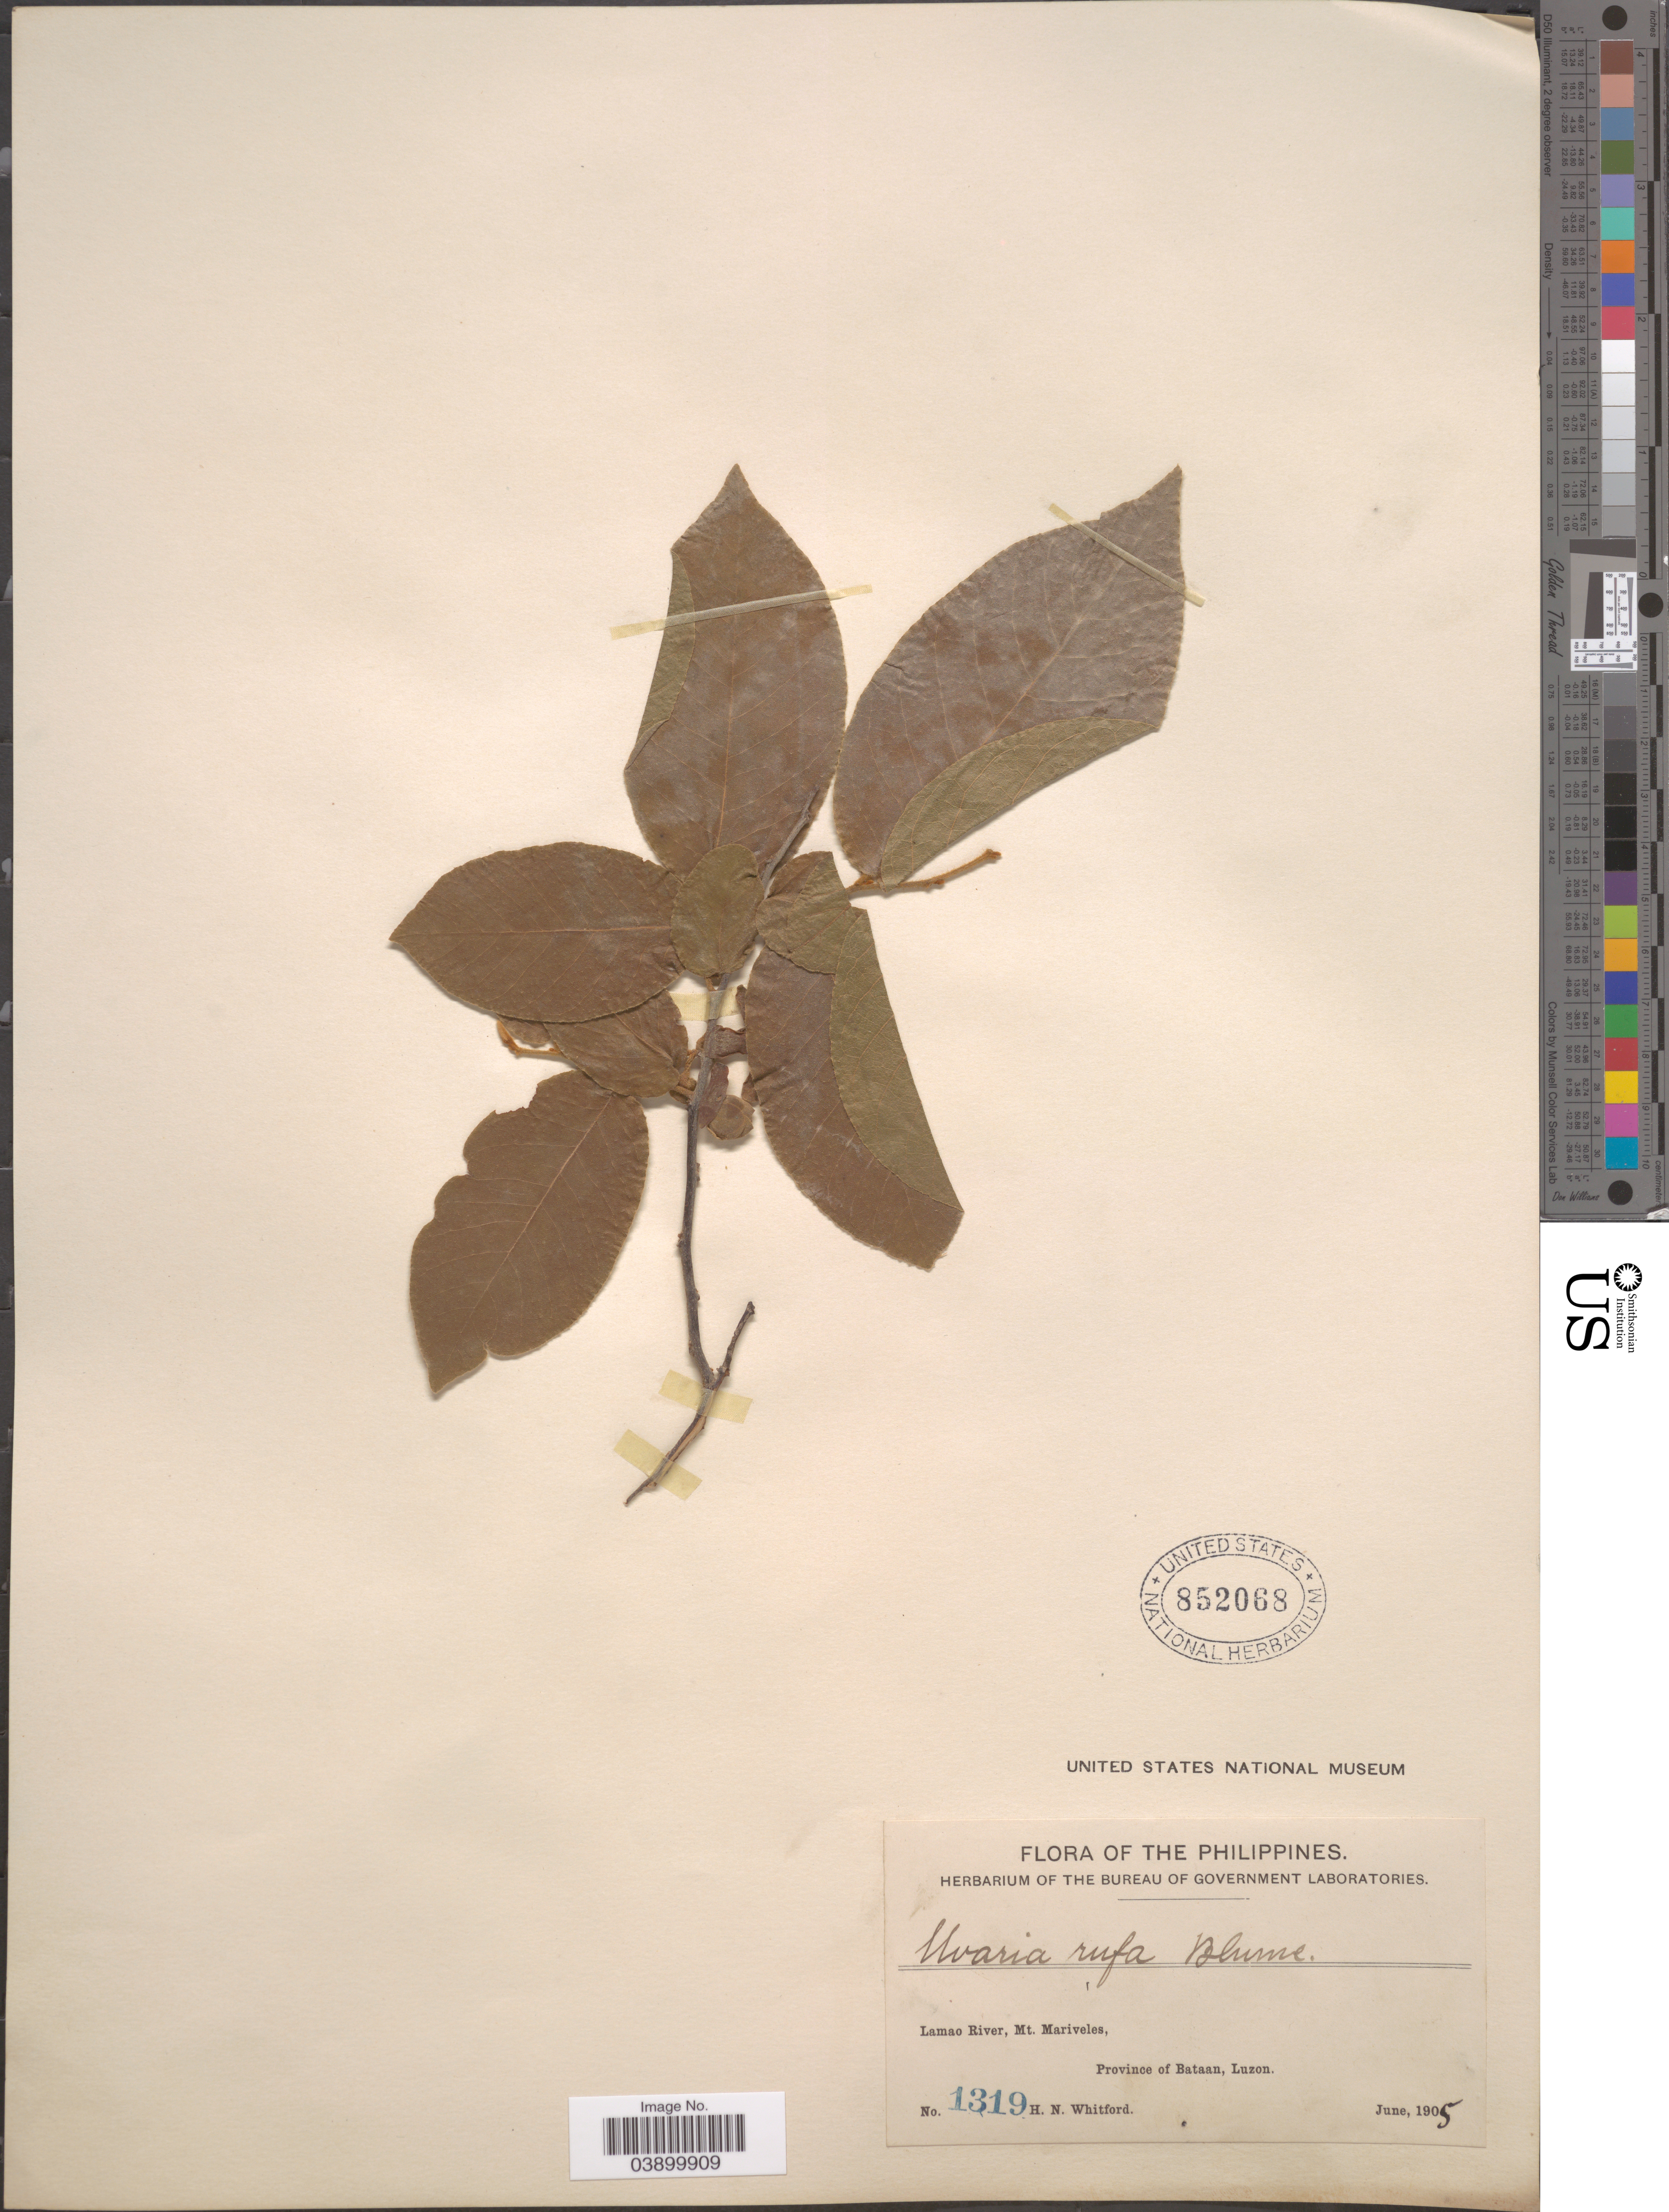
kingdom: Plantae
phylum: Tracheophyta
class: Magnoliopsida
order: Magnoliales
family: Annonaceae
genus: Uvaria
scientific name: Uvaria rufa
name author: Blume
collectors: H. N. Whitford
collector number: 1319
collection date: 1905-06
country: Philippines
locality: Lamao River, Mt. Mariveles, Province of Bataan, Luzon.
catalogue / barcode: US 852068